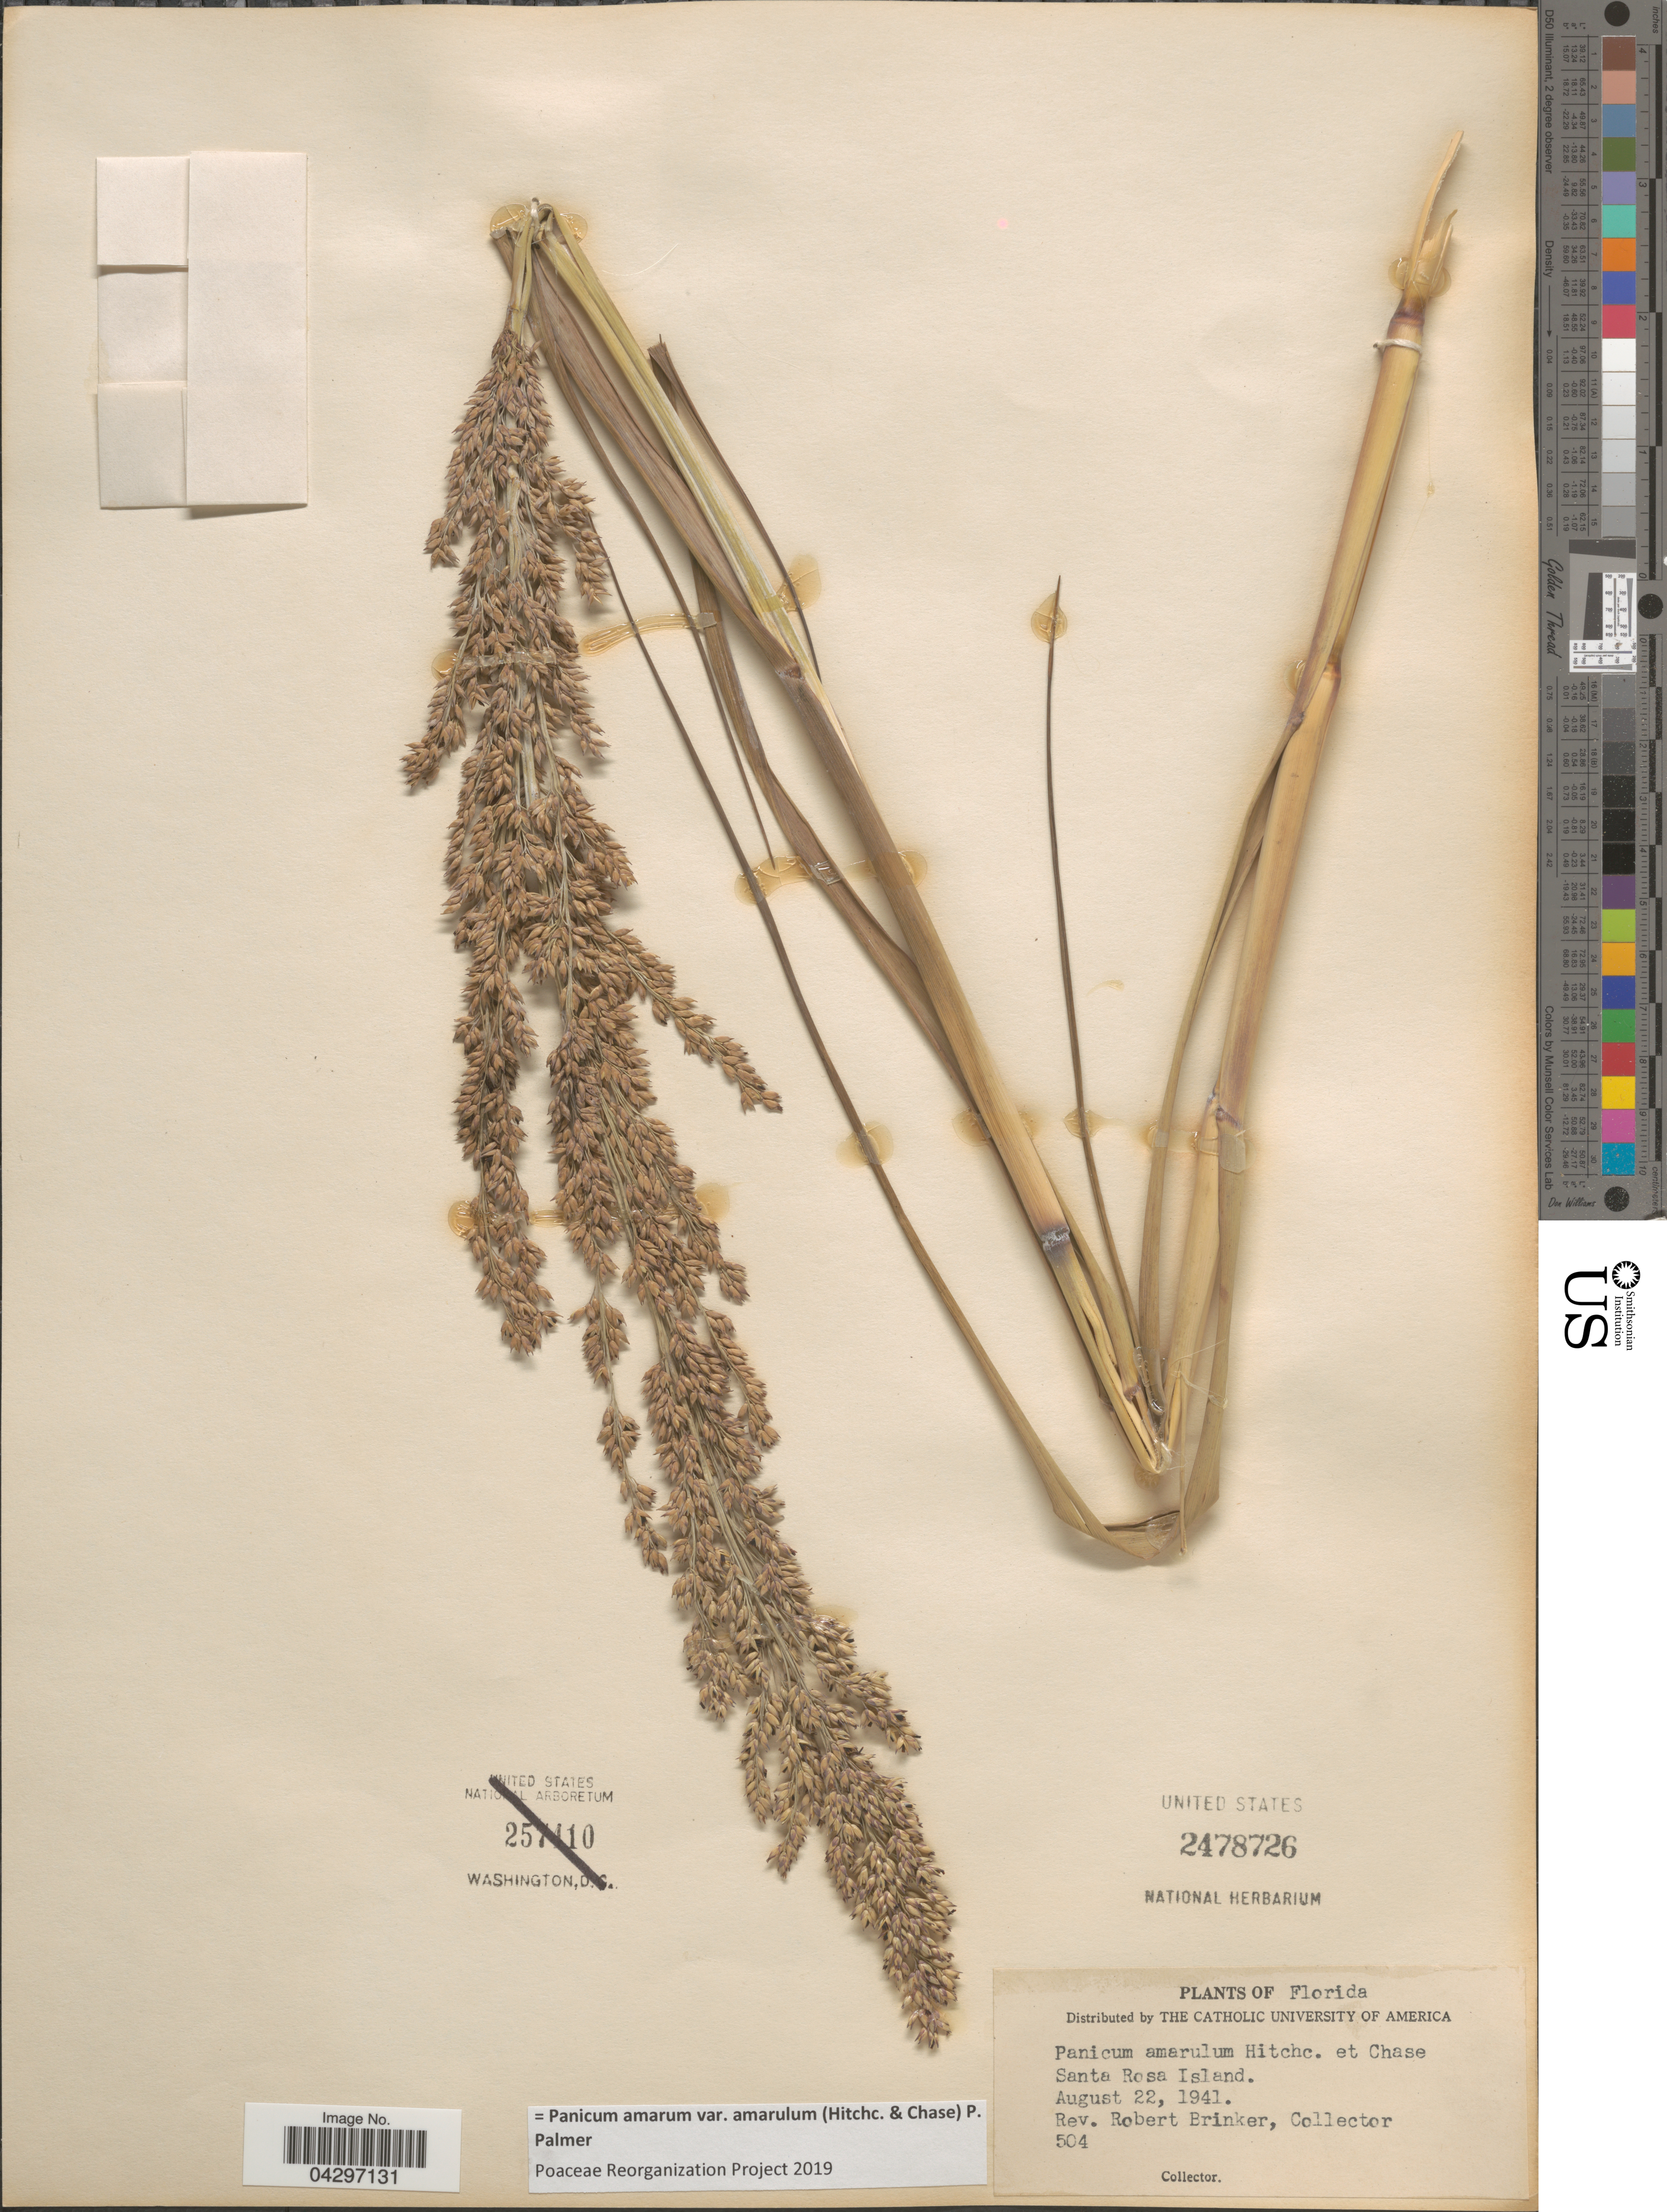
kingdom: Plantae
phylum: Tracheophyta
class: Liliopsida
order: Poales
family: Poaceae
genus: Panicum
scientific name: Panicum amarum var. amarulum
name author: (Hitchc. & Chase) Freckmann & Lelong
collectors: R. Brinker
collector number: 504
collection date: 1941-08-22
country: United States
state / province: Florida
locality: Santa Rosa Island.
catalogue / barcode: US 2478726